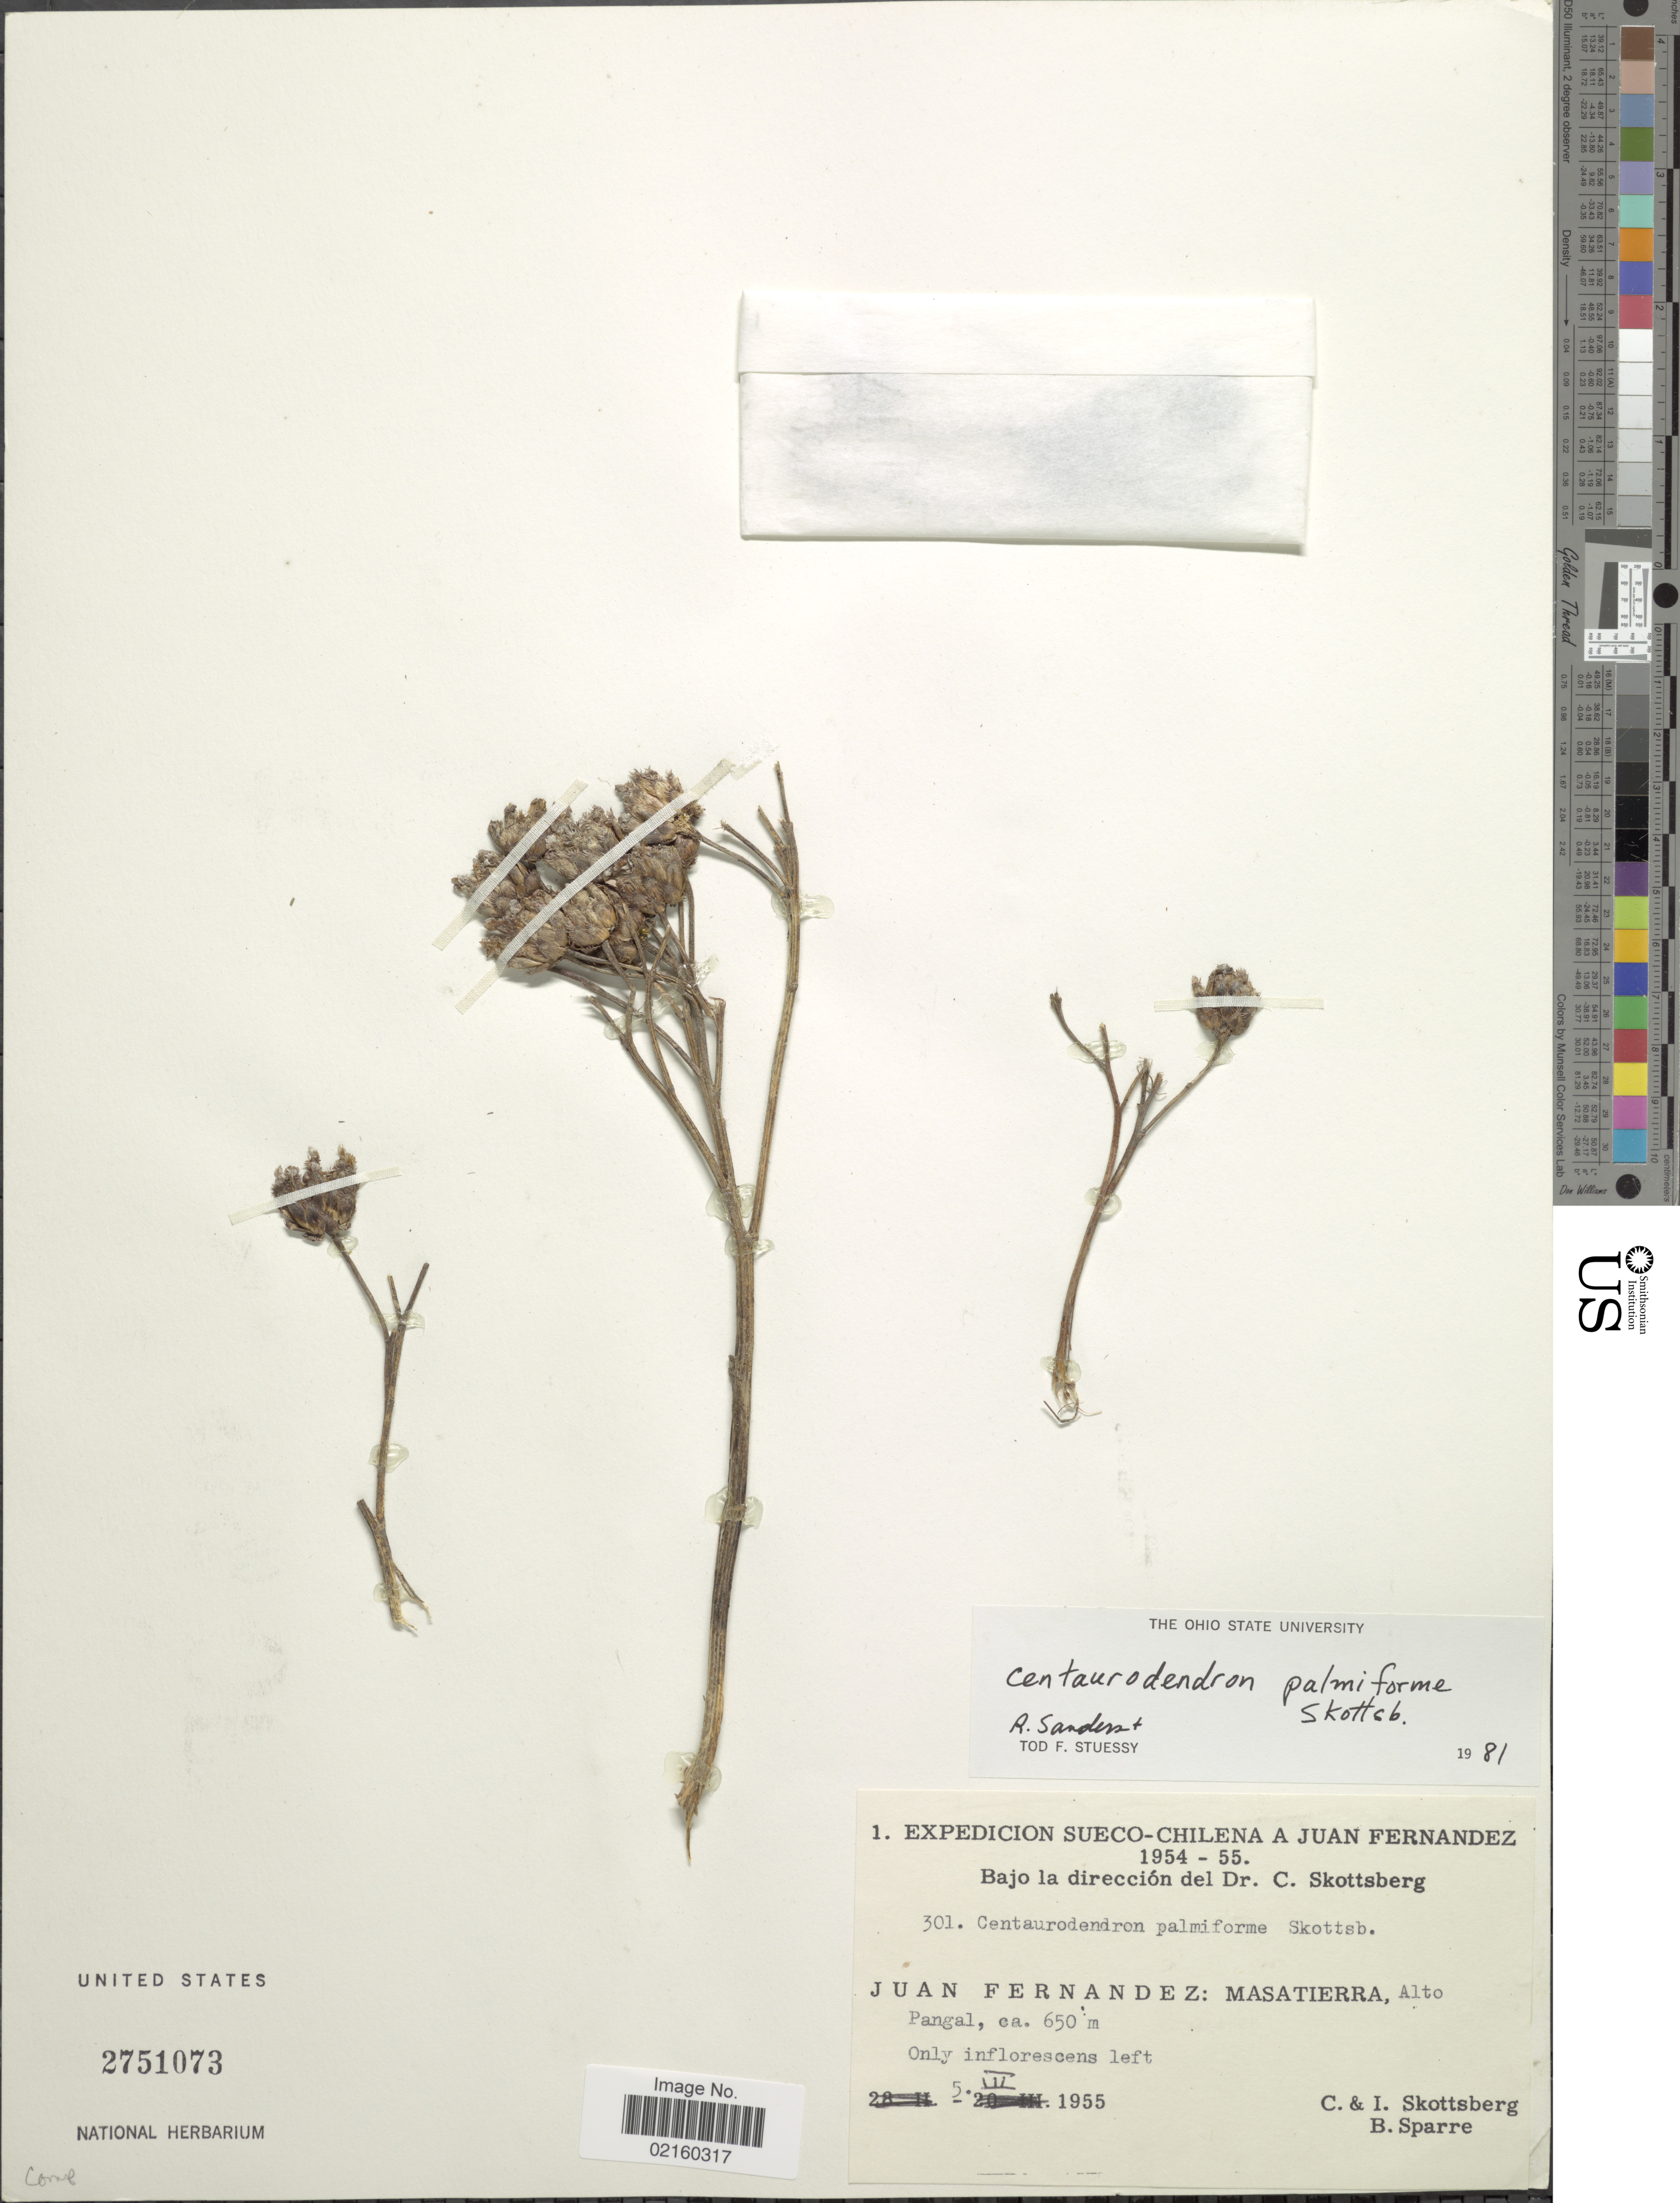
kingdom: Plantae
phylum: Tracheophyta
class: Magnoliopsida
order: Asterales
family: Asteraceae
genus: Centaurodendron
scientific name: Centaurodendron palmiforme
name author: Skottsb.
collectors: C. Skottsberg, I. Skottsberg & B. Sparre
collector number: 1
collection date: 1955-03-05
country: Chile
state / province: Valparaíso (V)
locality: Juan Fernandez, Masatierra, Alto Pangal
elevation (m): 650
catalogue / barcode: US 2751073